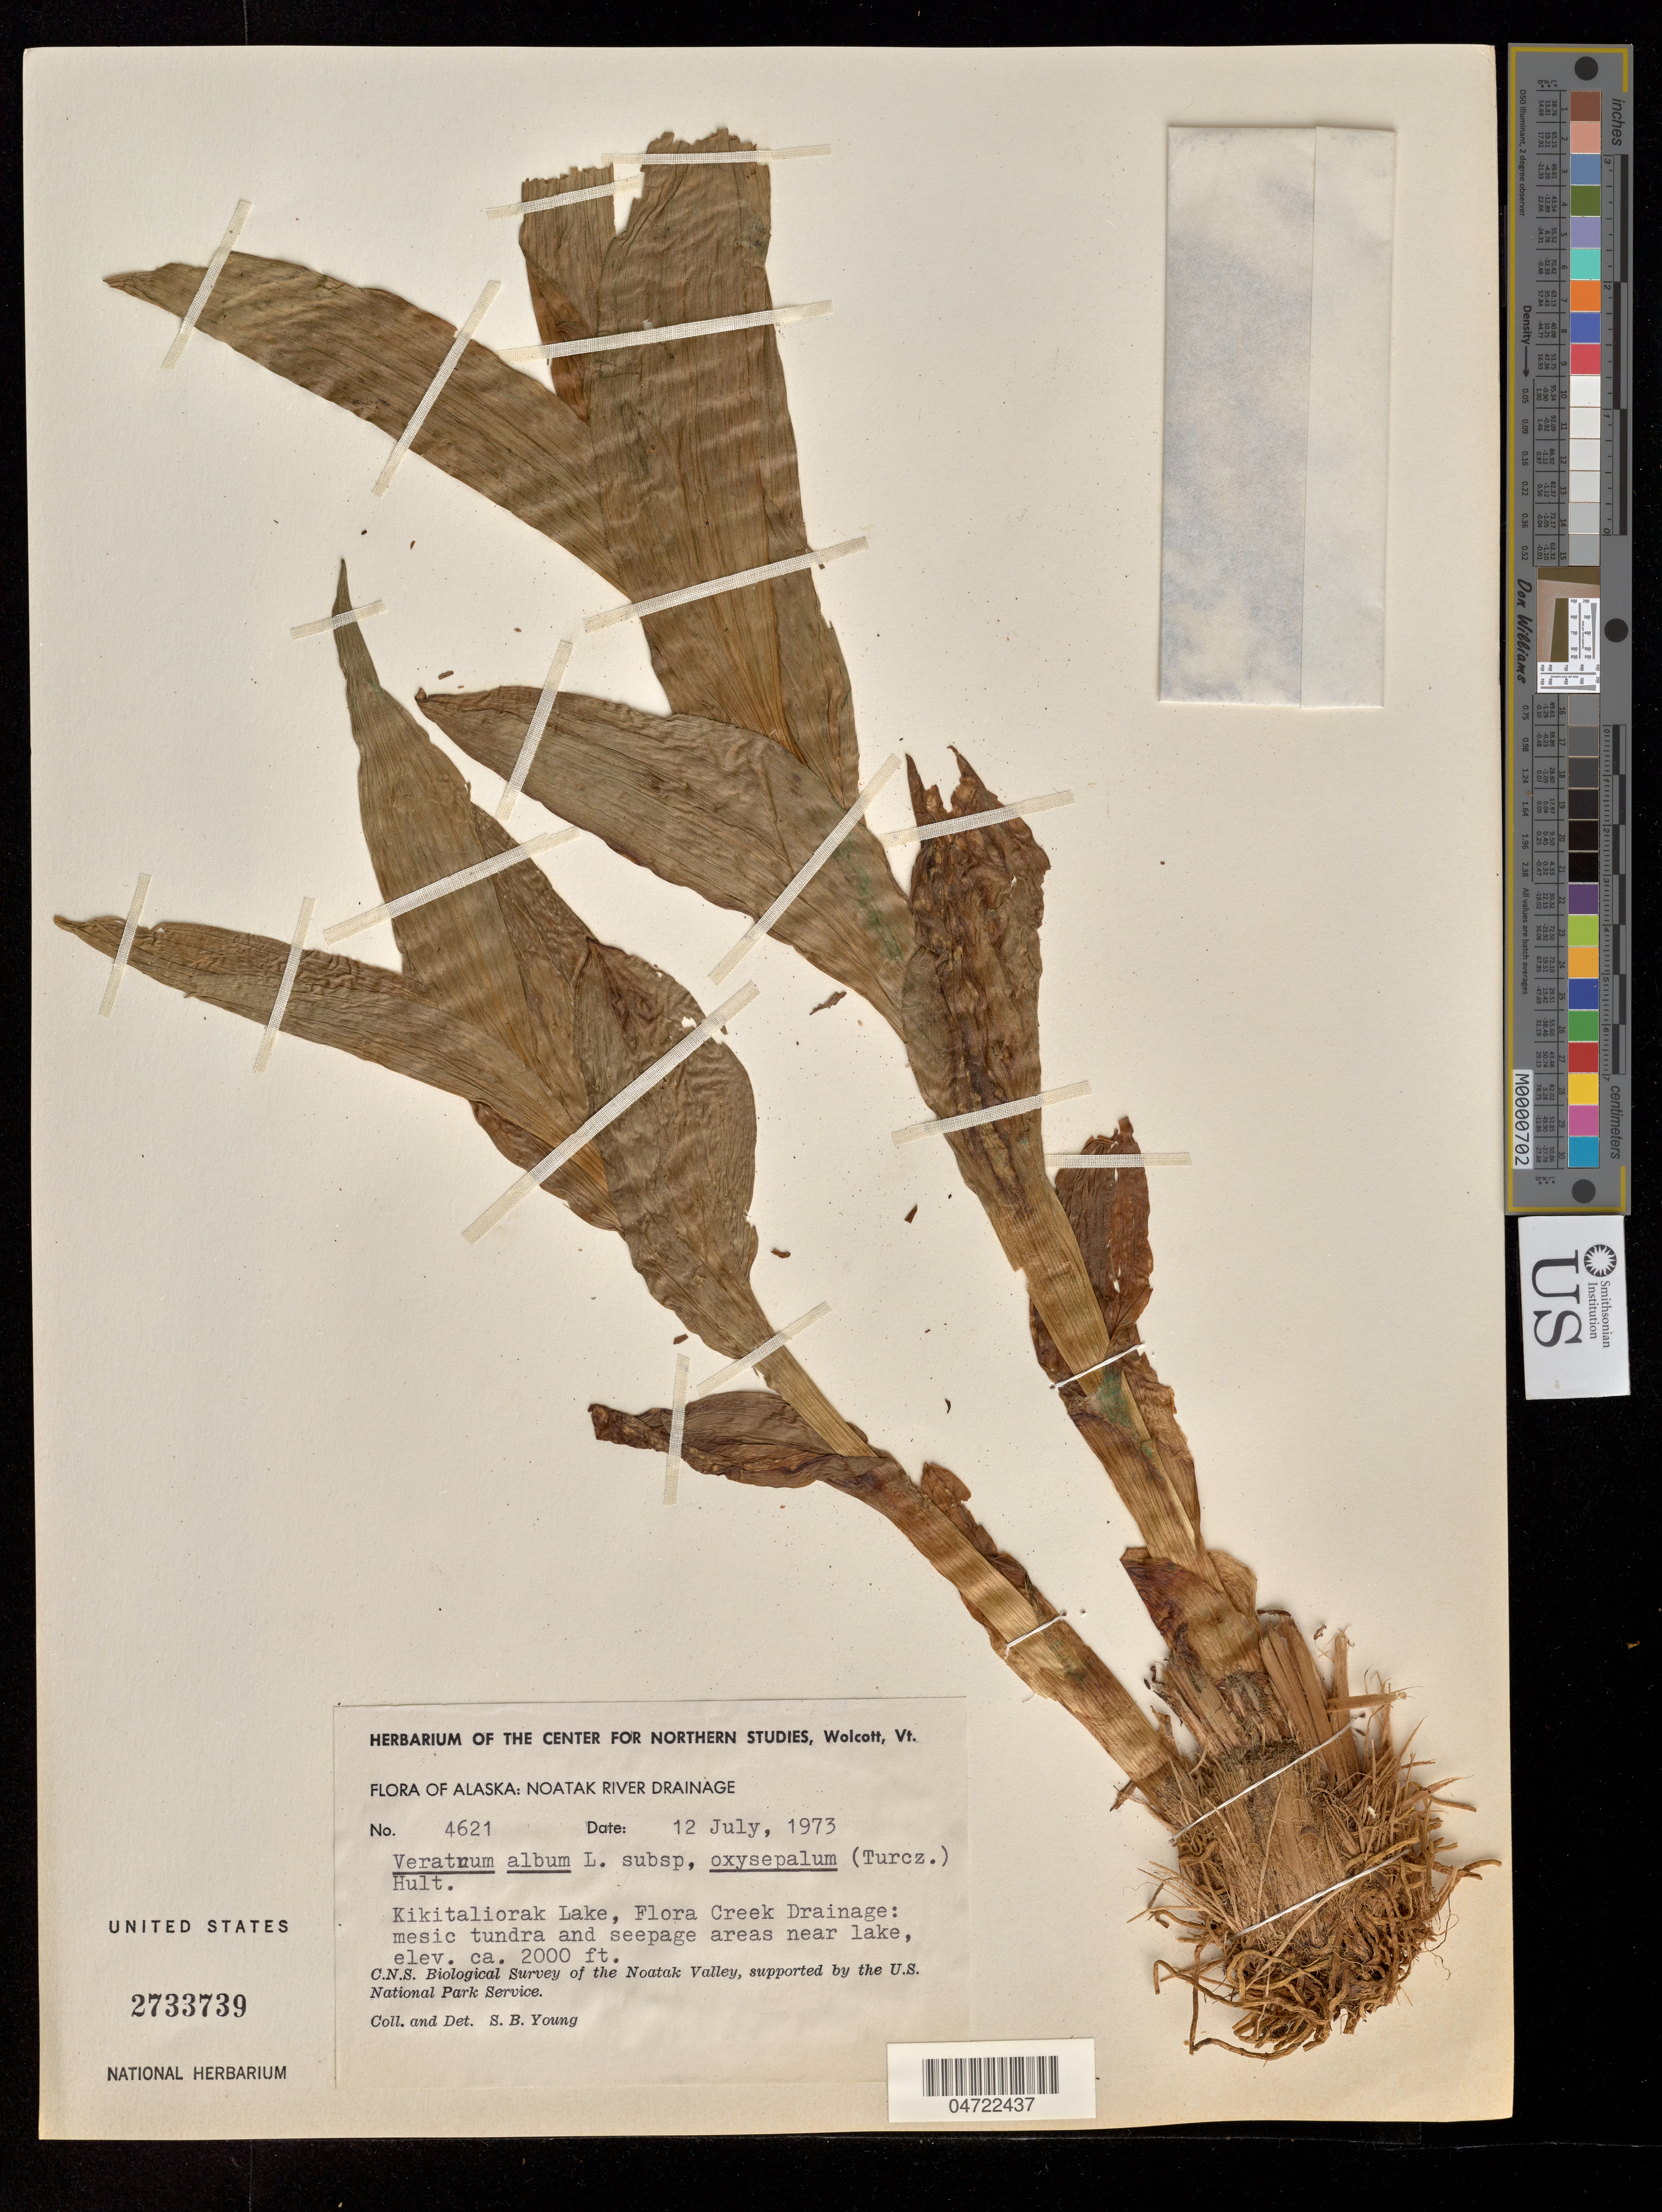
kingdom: Plantae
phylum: Tracheophyta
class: Liliopsida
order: Liliales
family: Melanthiaceae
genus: Veratrum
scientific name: Veratrum album subsp. oxysepalum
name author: (Turcz.) Hultén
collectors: S. Young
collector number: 4621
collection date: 1973-07-12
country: United States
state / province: Alaska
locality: Noatak River Drainage. Flora Creek Drainage: shores of Kikitaliorak Lake.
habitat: Mesic tundra and seepage areas near lake.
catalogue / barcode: US 2733739